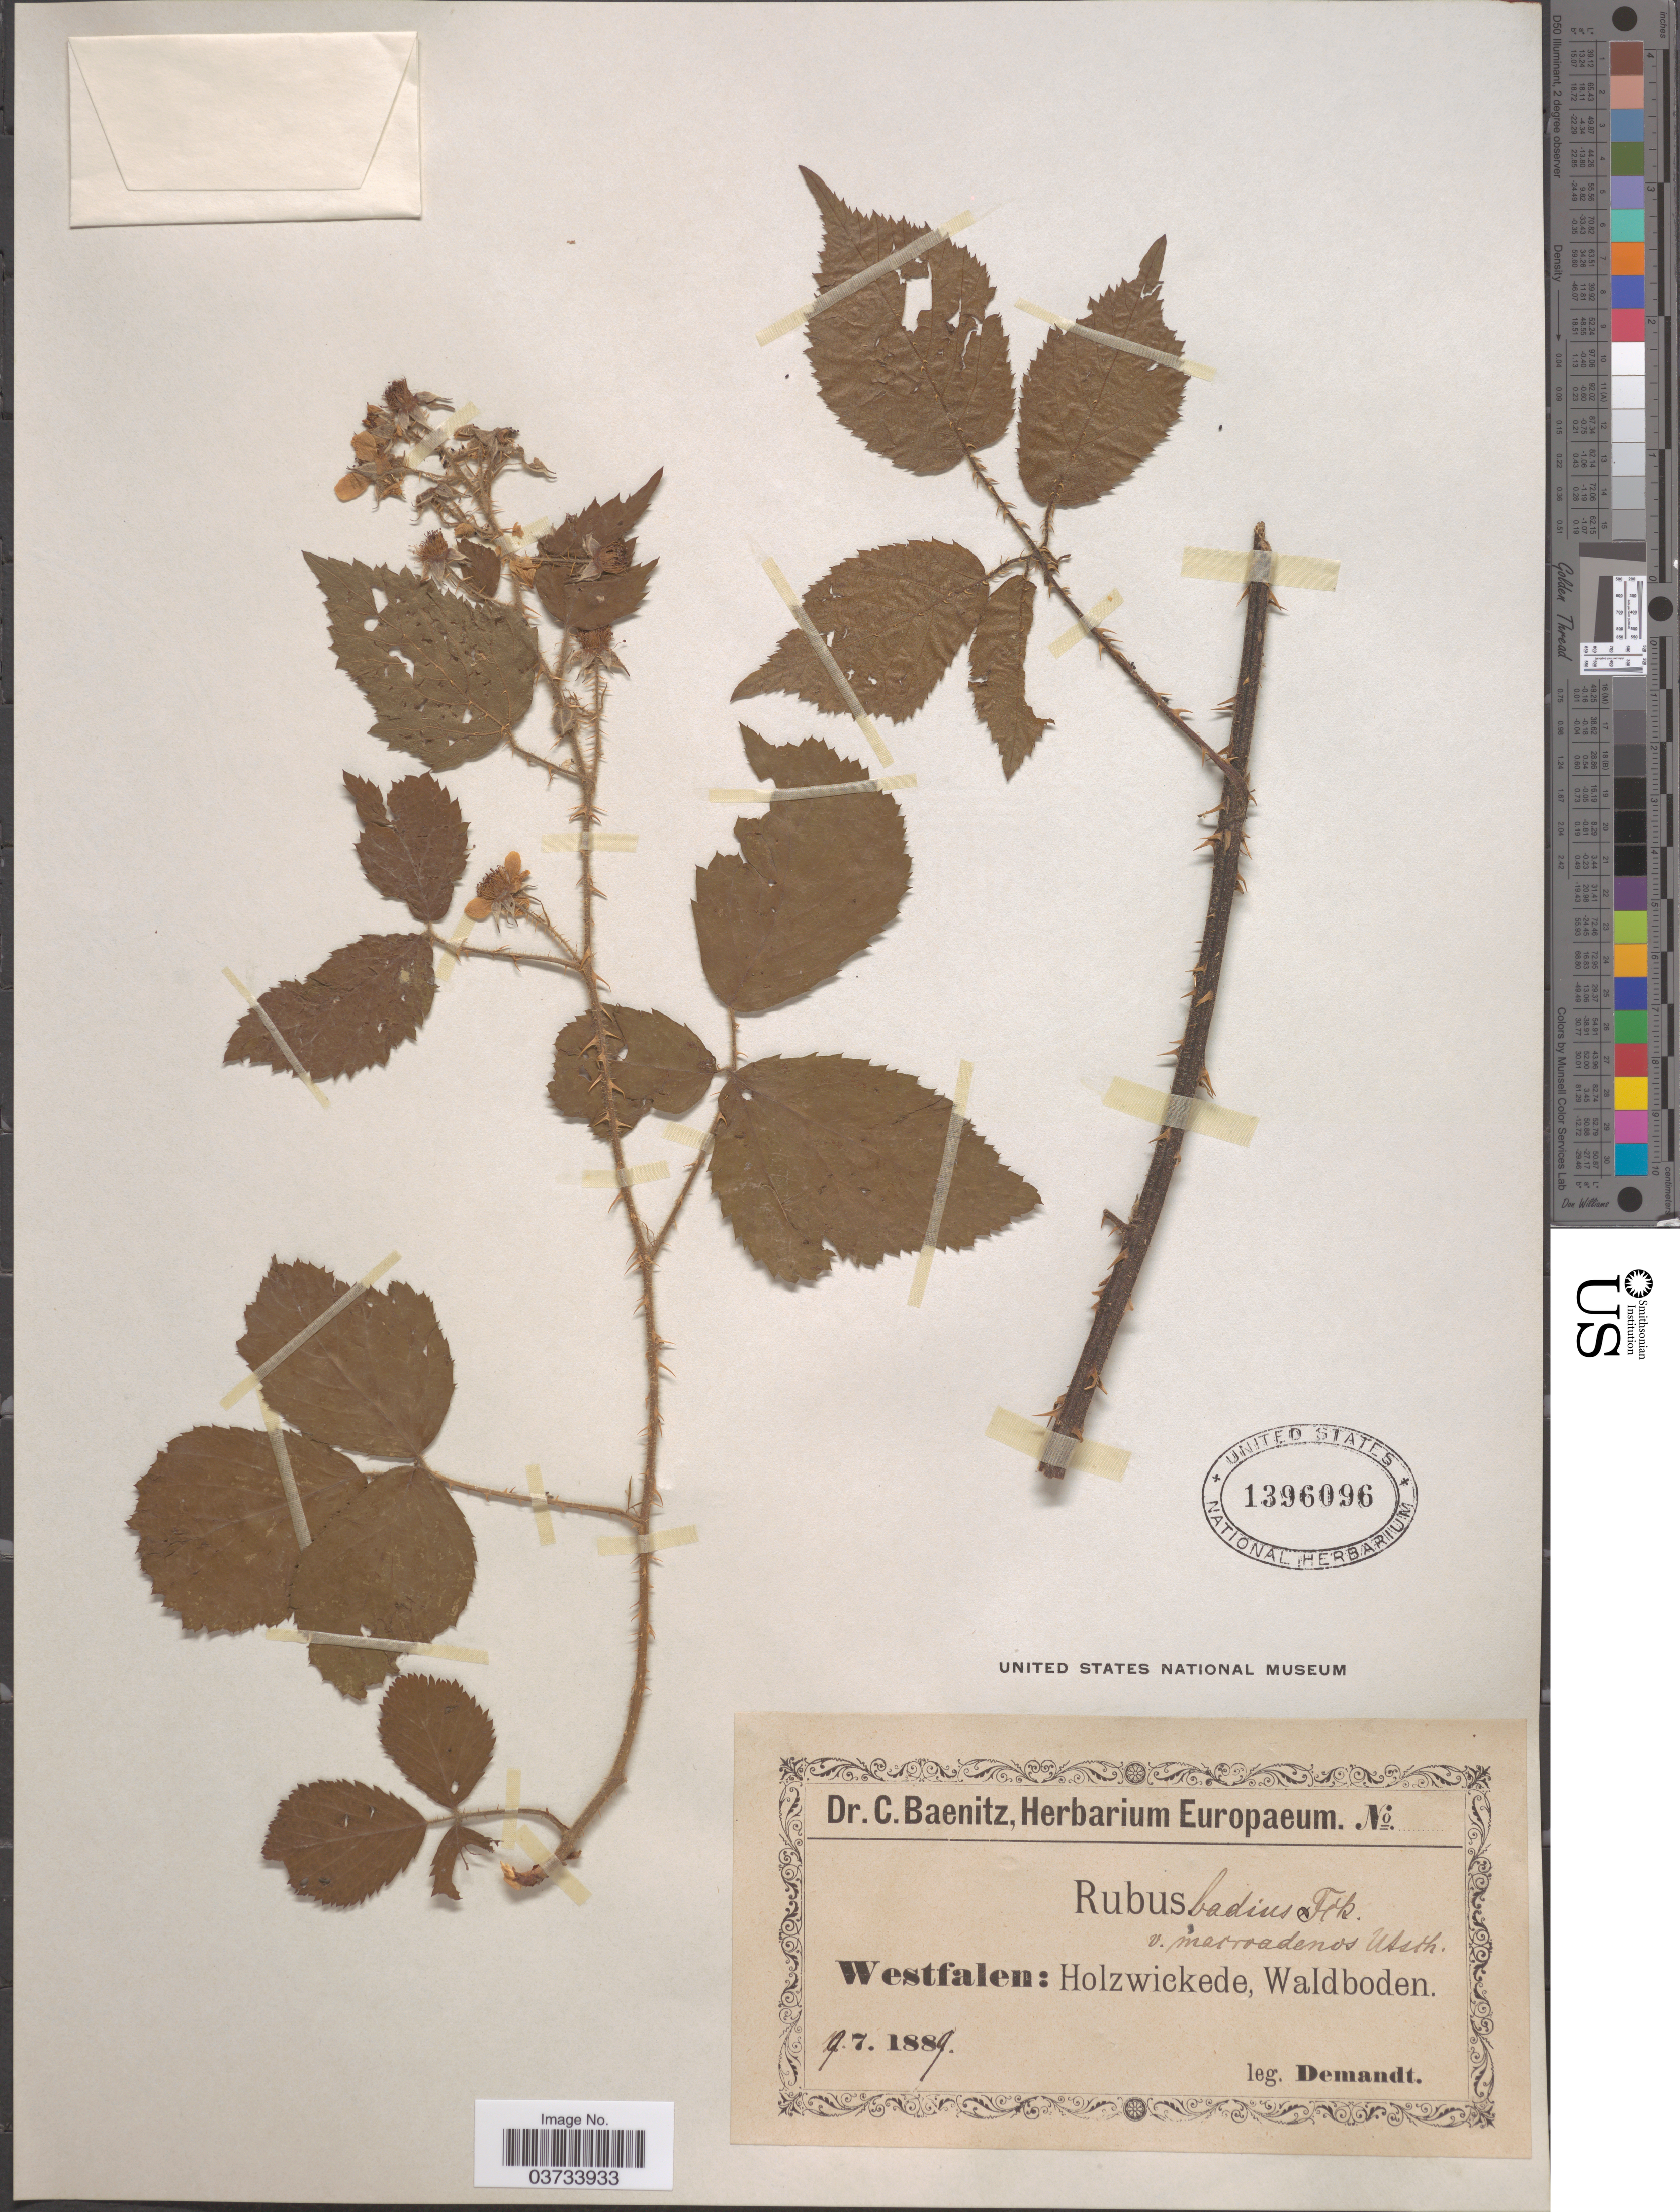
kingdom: Plantae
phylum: Tracheophyta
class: Magnoliopsida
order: Rosales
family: Rosaceae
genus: Rubus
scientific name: Rubus badius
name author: Focke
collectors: -. Demandt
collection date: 1889-07-09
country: Germany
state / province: Nordrhein-Westfalen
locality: Westfalen: Holzwickede, Waldboden.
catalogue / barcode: US 1396096